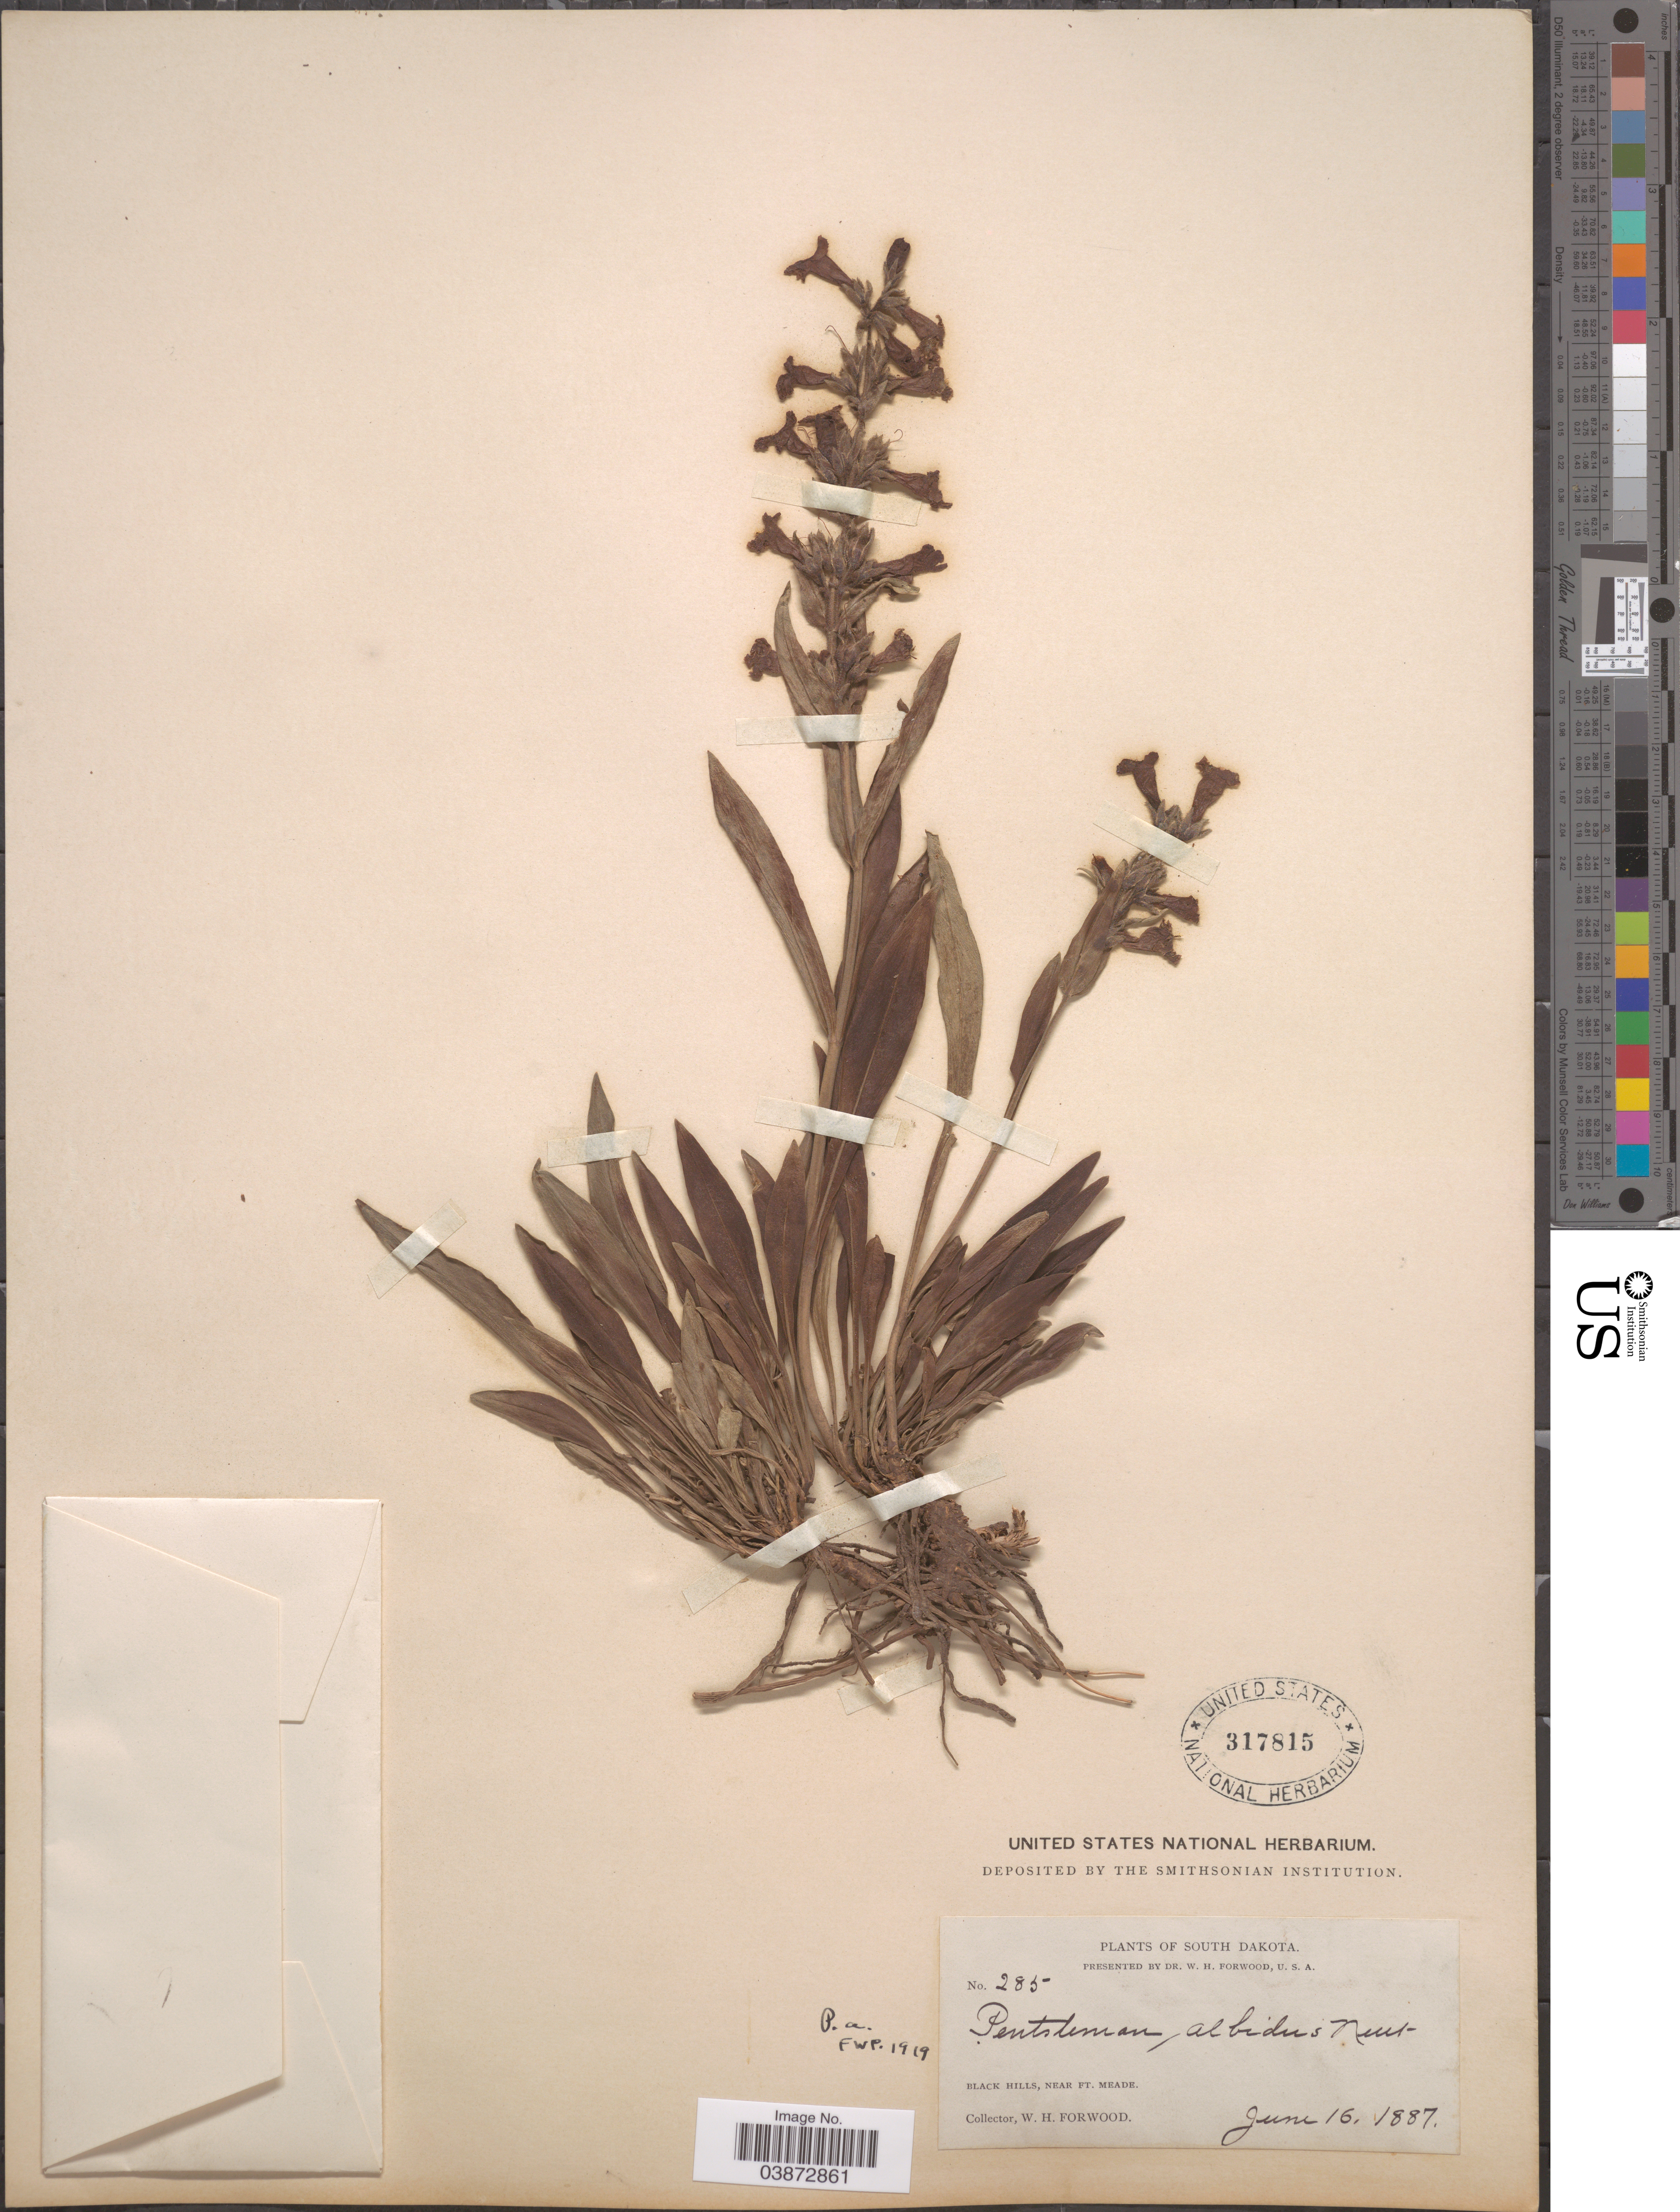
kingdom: Plantae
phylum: Tracheophyta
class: Magnoliopsida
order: Lamiales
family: Plantaginaceae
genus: Penstemon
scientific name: Penstemon albidus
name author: Nutt.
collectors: W. Forwood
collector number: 285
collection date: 1887-06-16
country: United States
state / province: South Dakota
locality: Black Hills, near Ft. Meade.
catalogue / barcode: US 317815